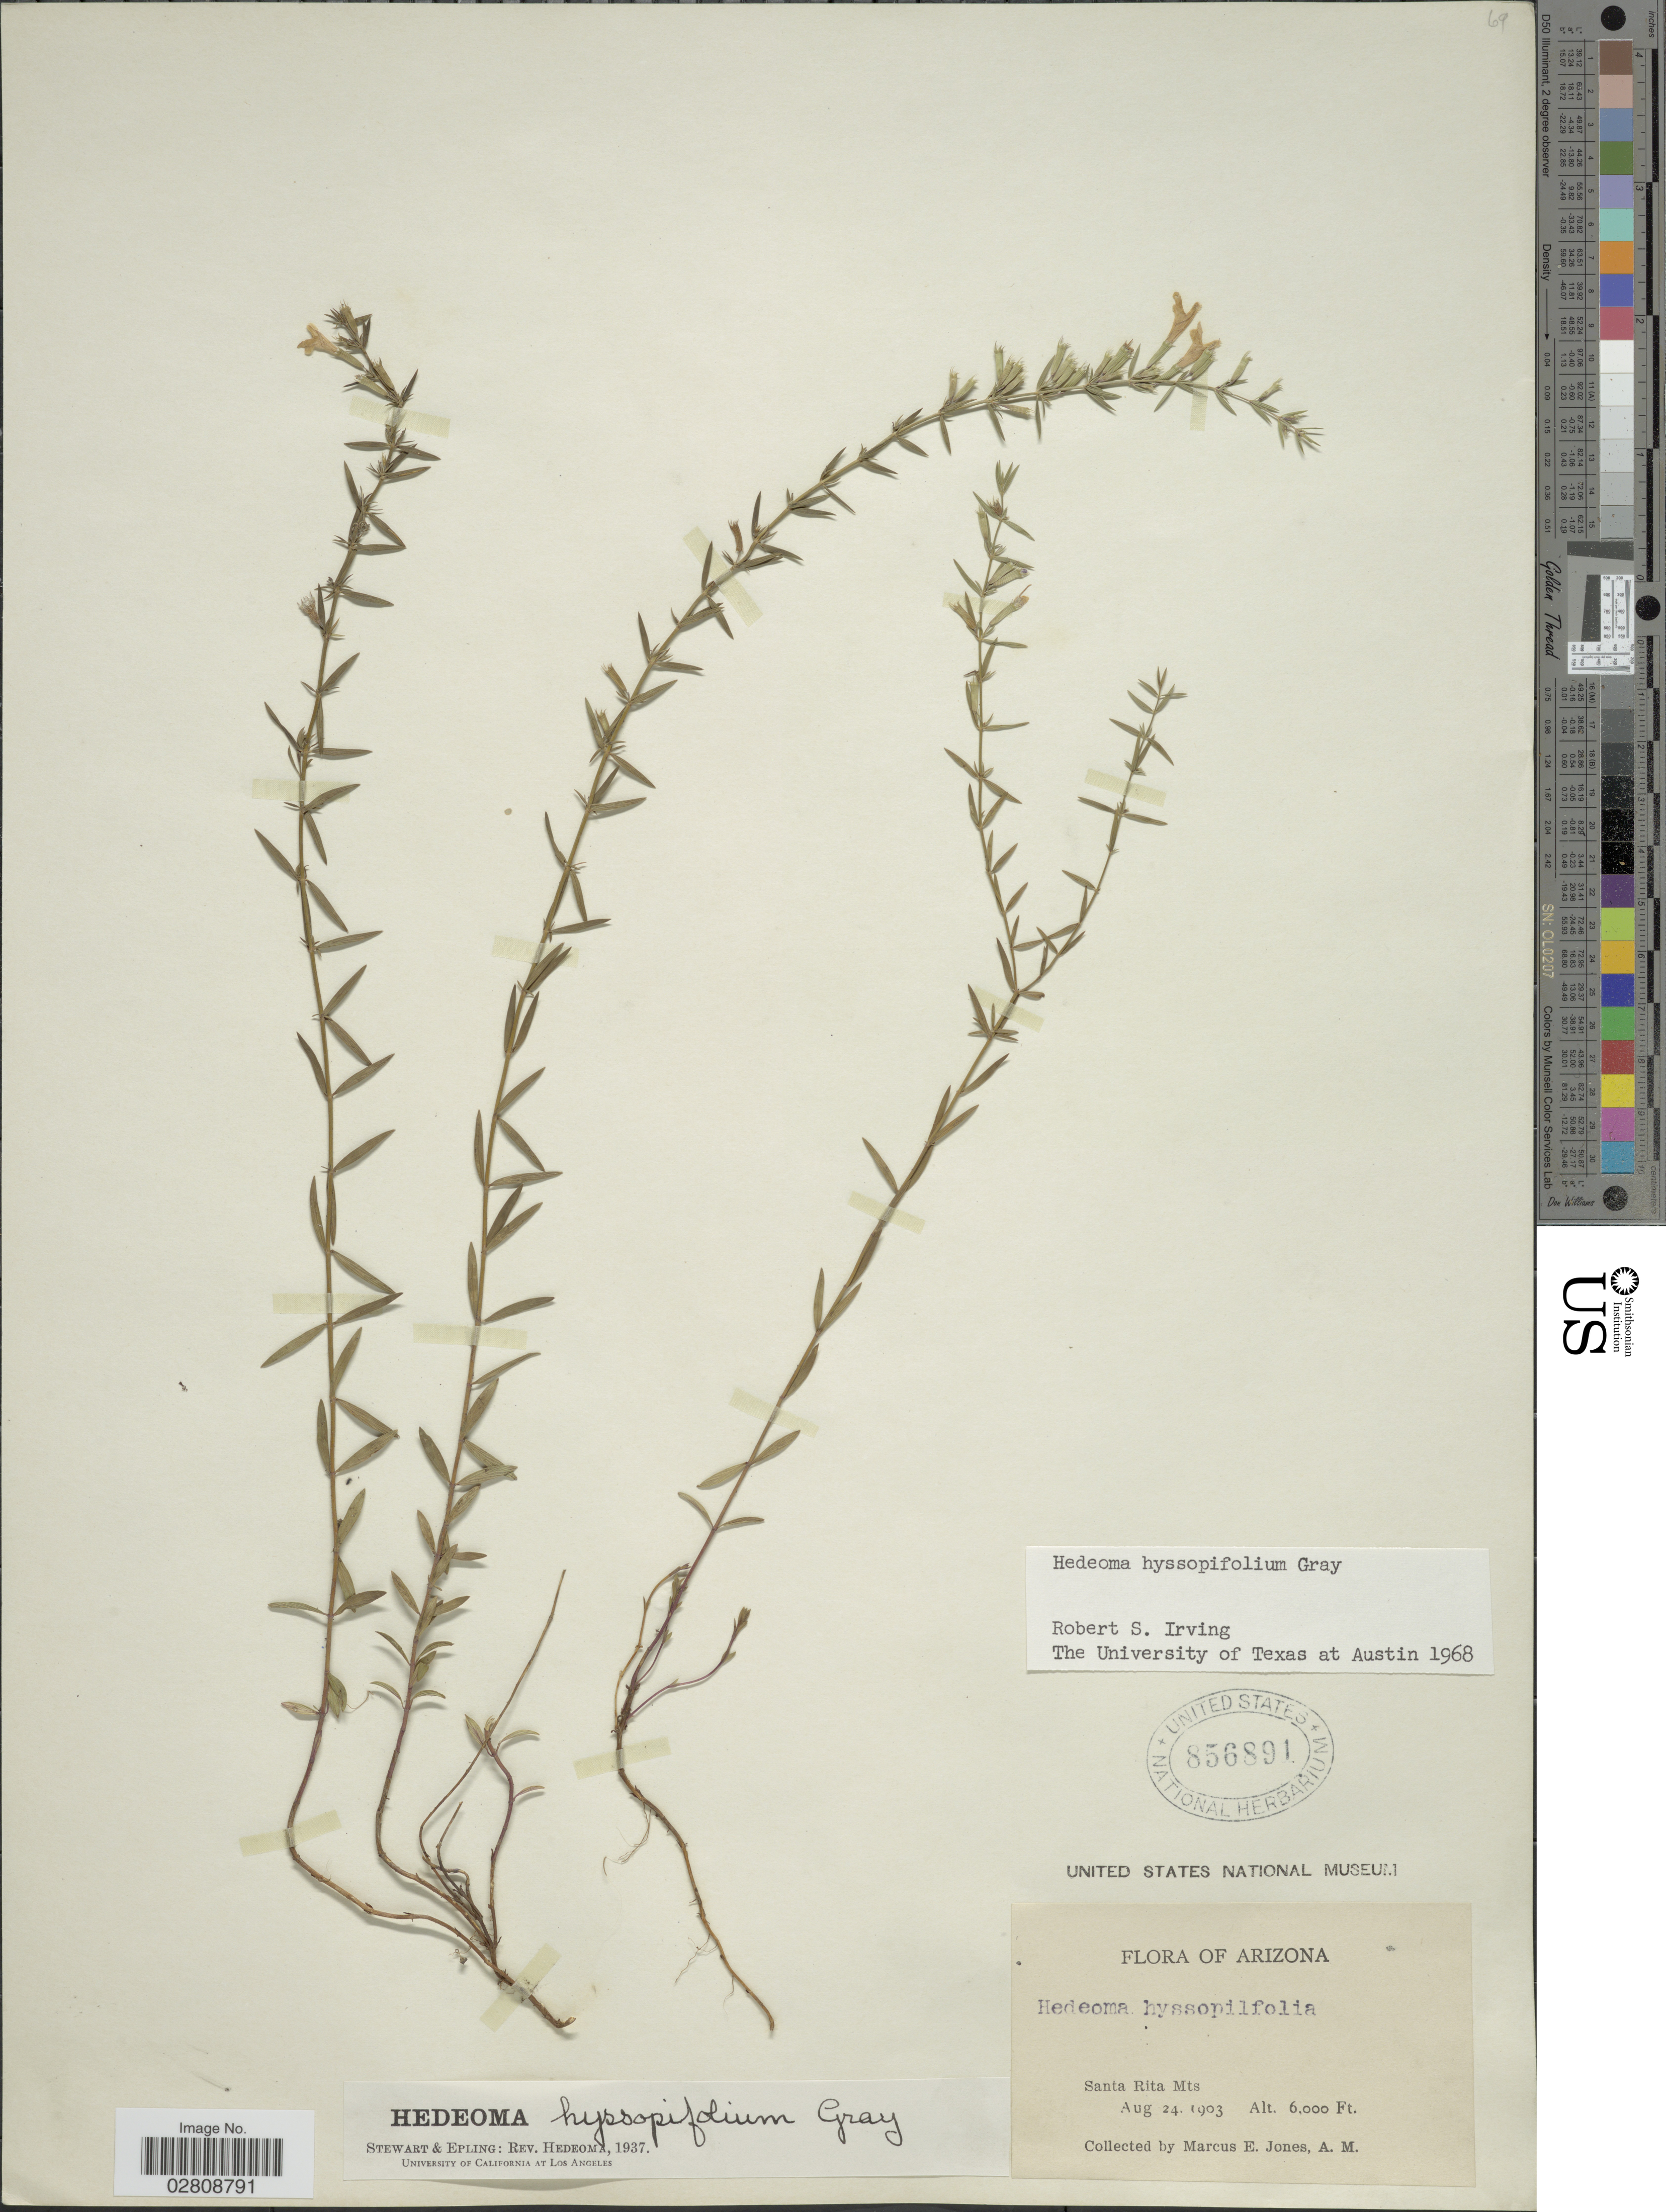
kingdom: Plantae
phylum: Tracheophyta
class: Magnoliopsida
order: Lamiales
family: Lamiaceae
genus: Hedeoma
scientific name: Hedeoma hyssopifolia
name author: A. Gray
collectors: M. E. Jones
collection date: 1903-08-24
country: United States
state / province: Arizona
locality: Santa Rita Mts.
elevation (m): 1829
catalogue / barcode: US 856891